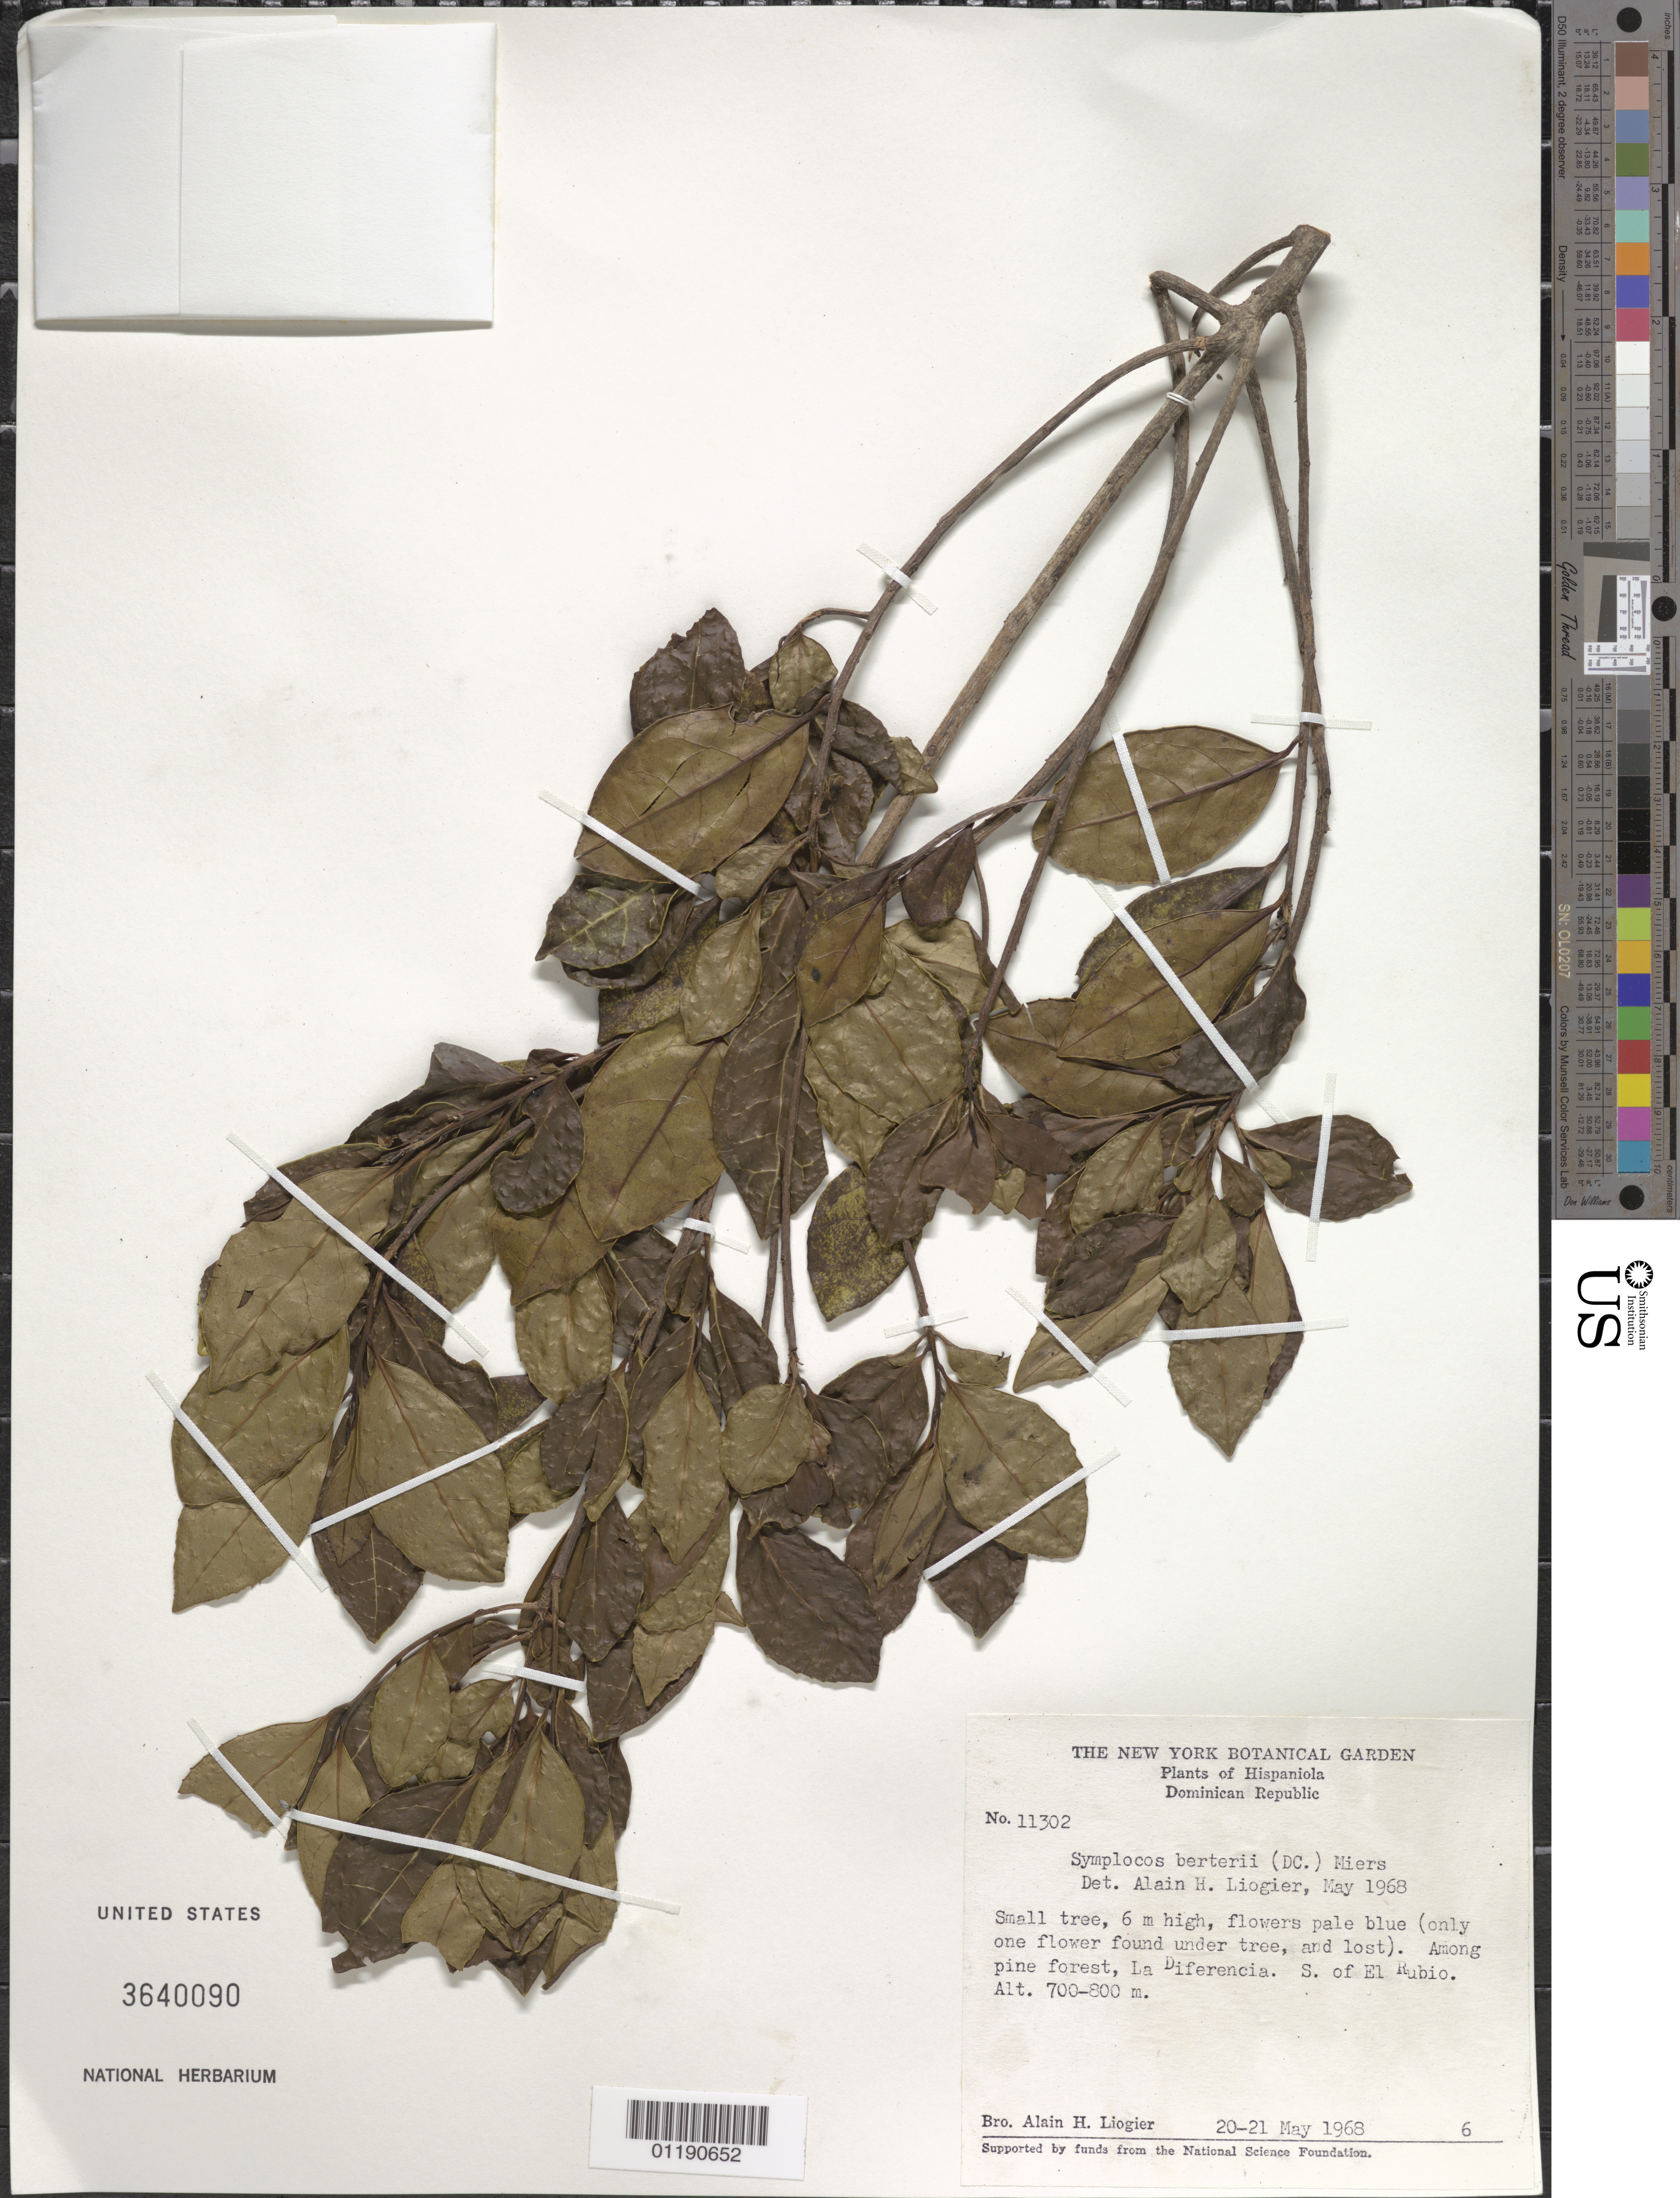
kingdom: Plantae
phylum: Tracheophyta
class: Magnoliopsida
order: Ericales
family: Symplocaceae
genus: Symplocos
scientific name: Symplocos martinicensis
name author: Jacq.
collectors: A. H. Liogier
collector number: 11302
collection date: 1968-05-20,1968-05-21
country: Dominican Republic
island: Hispaniola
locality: La Diferencia, S of El Rubio.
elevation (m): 700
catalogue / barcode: US 3640090